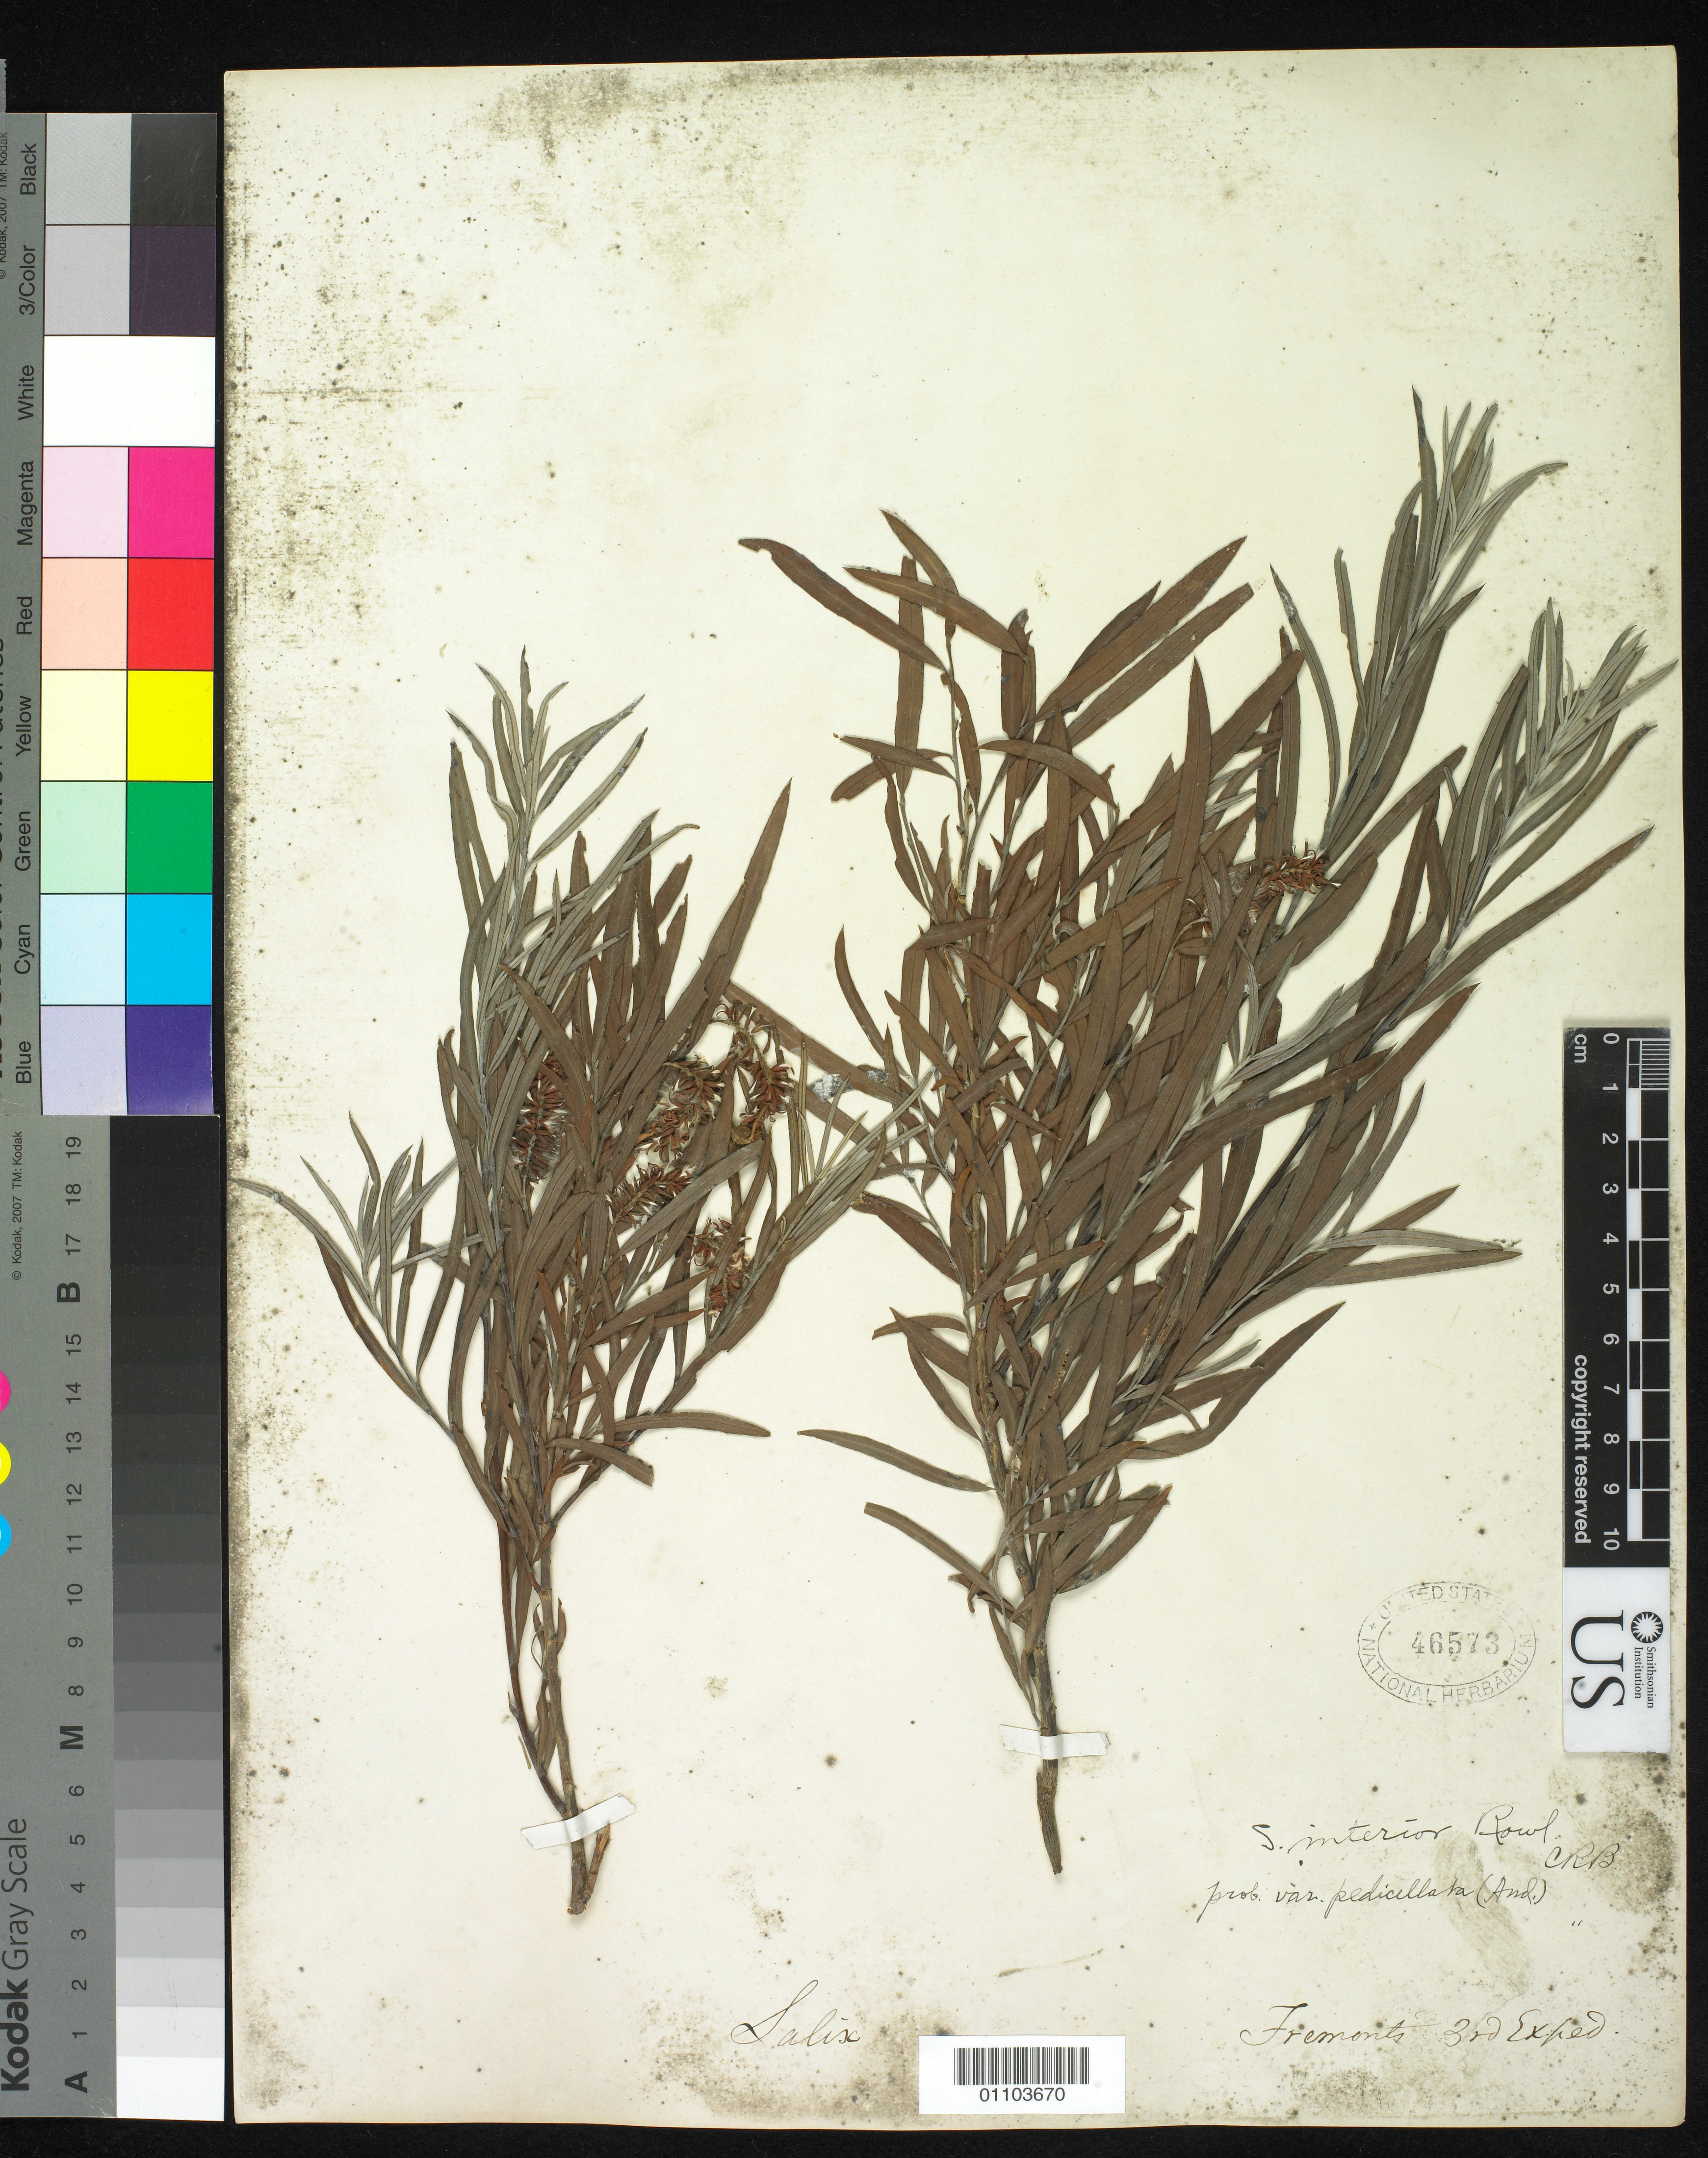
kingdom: Plantae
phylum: Tracheophyta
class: Magnoliopsida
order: Malpighiales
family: Salicaceae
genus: Salix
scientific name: Salix interior var. pedicellata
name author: (Andersson) C.R. Ball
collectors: J. C. Frémont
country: United States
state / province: California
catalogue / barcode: US 46573